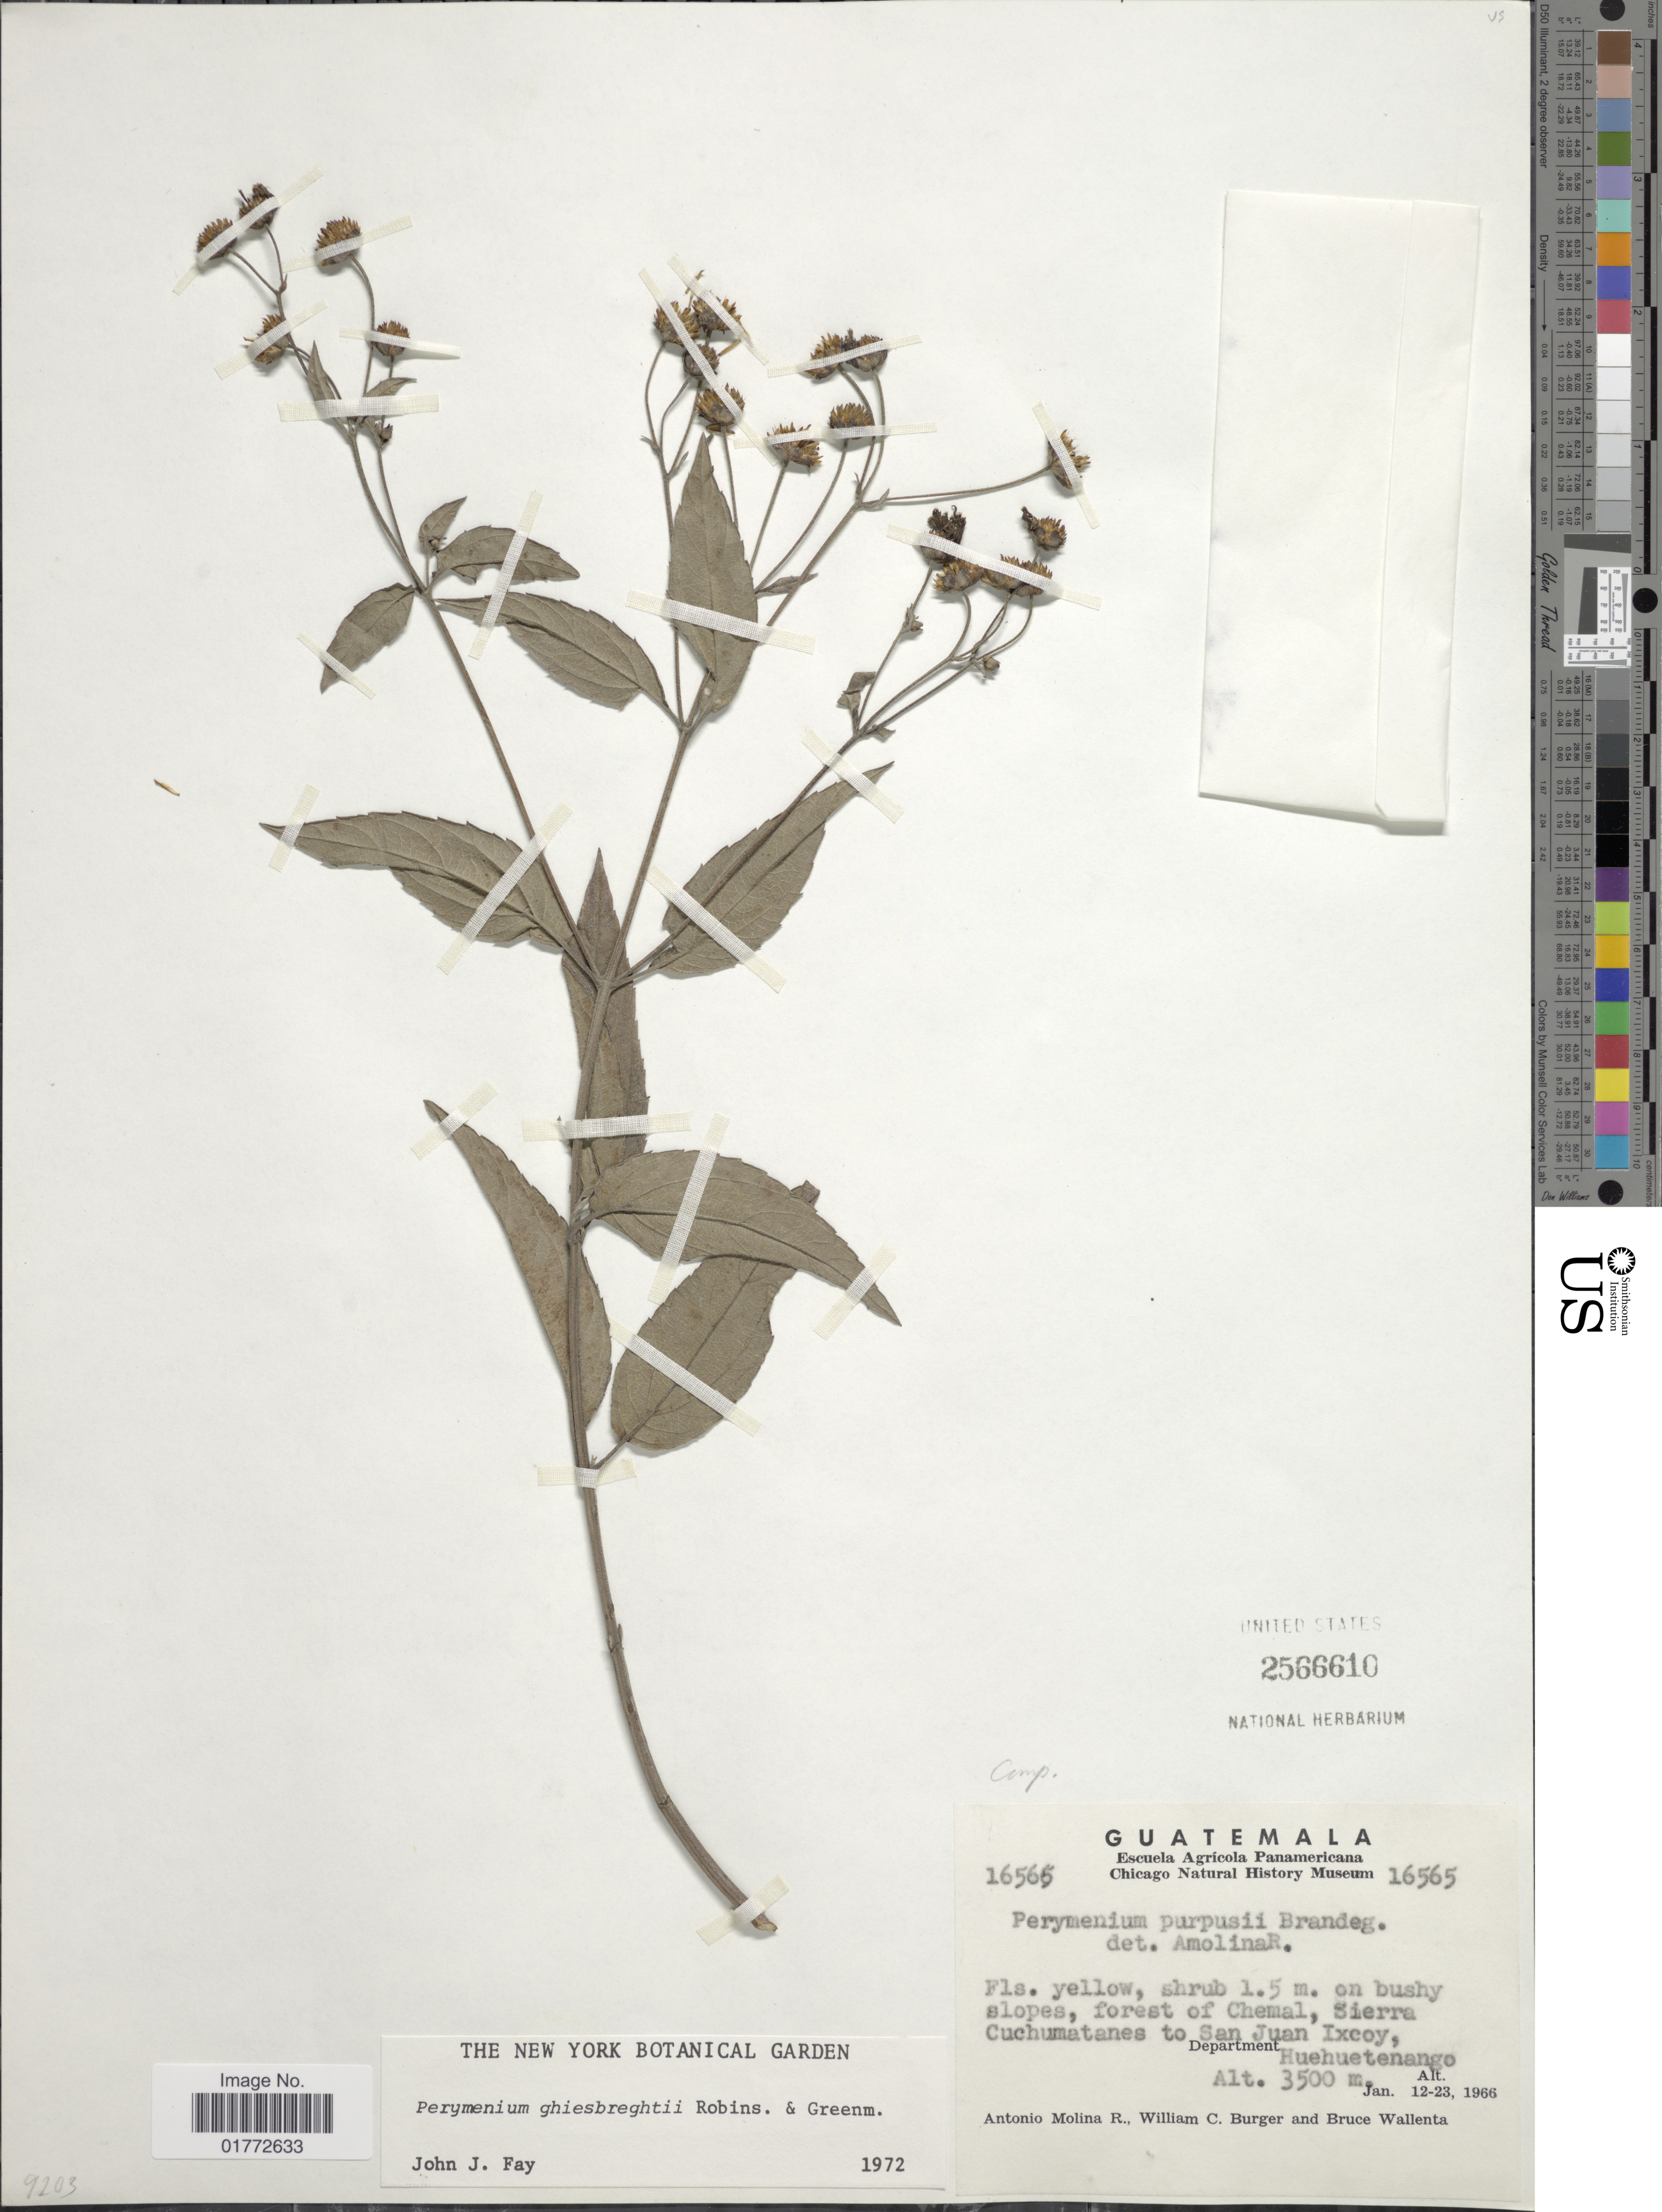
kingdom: Plantae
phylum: Tracheophyta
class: Magnoliopsida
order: Asterales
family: Asteraceae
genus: Perymenium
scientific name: Perymenium ghiesbreghtii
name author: B.L. Rob. & Greenm.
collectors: A. Molina R., W. Burger & B. Wallenta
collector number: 16565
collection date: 1966-01-12/1966-01-23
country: Guatemala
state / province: Huehuetenango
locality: Forest of Chemal, Sierra Cuchumatanes to San Juan Ixcoy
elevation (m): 3500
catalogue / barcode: US 2566610